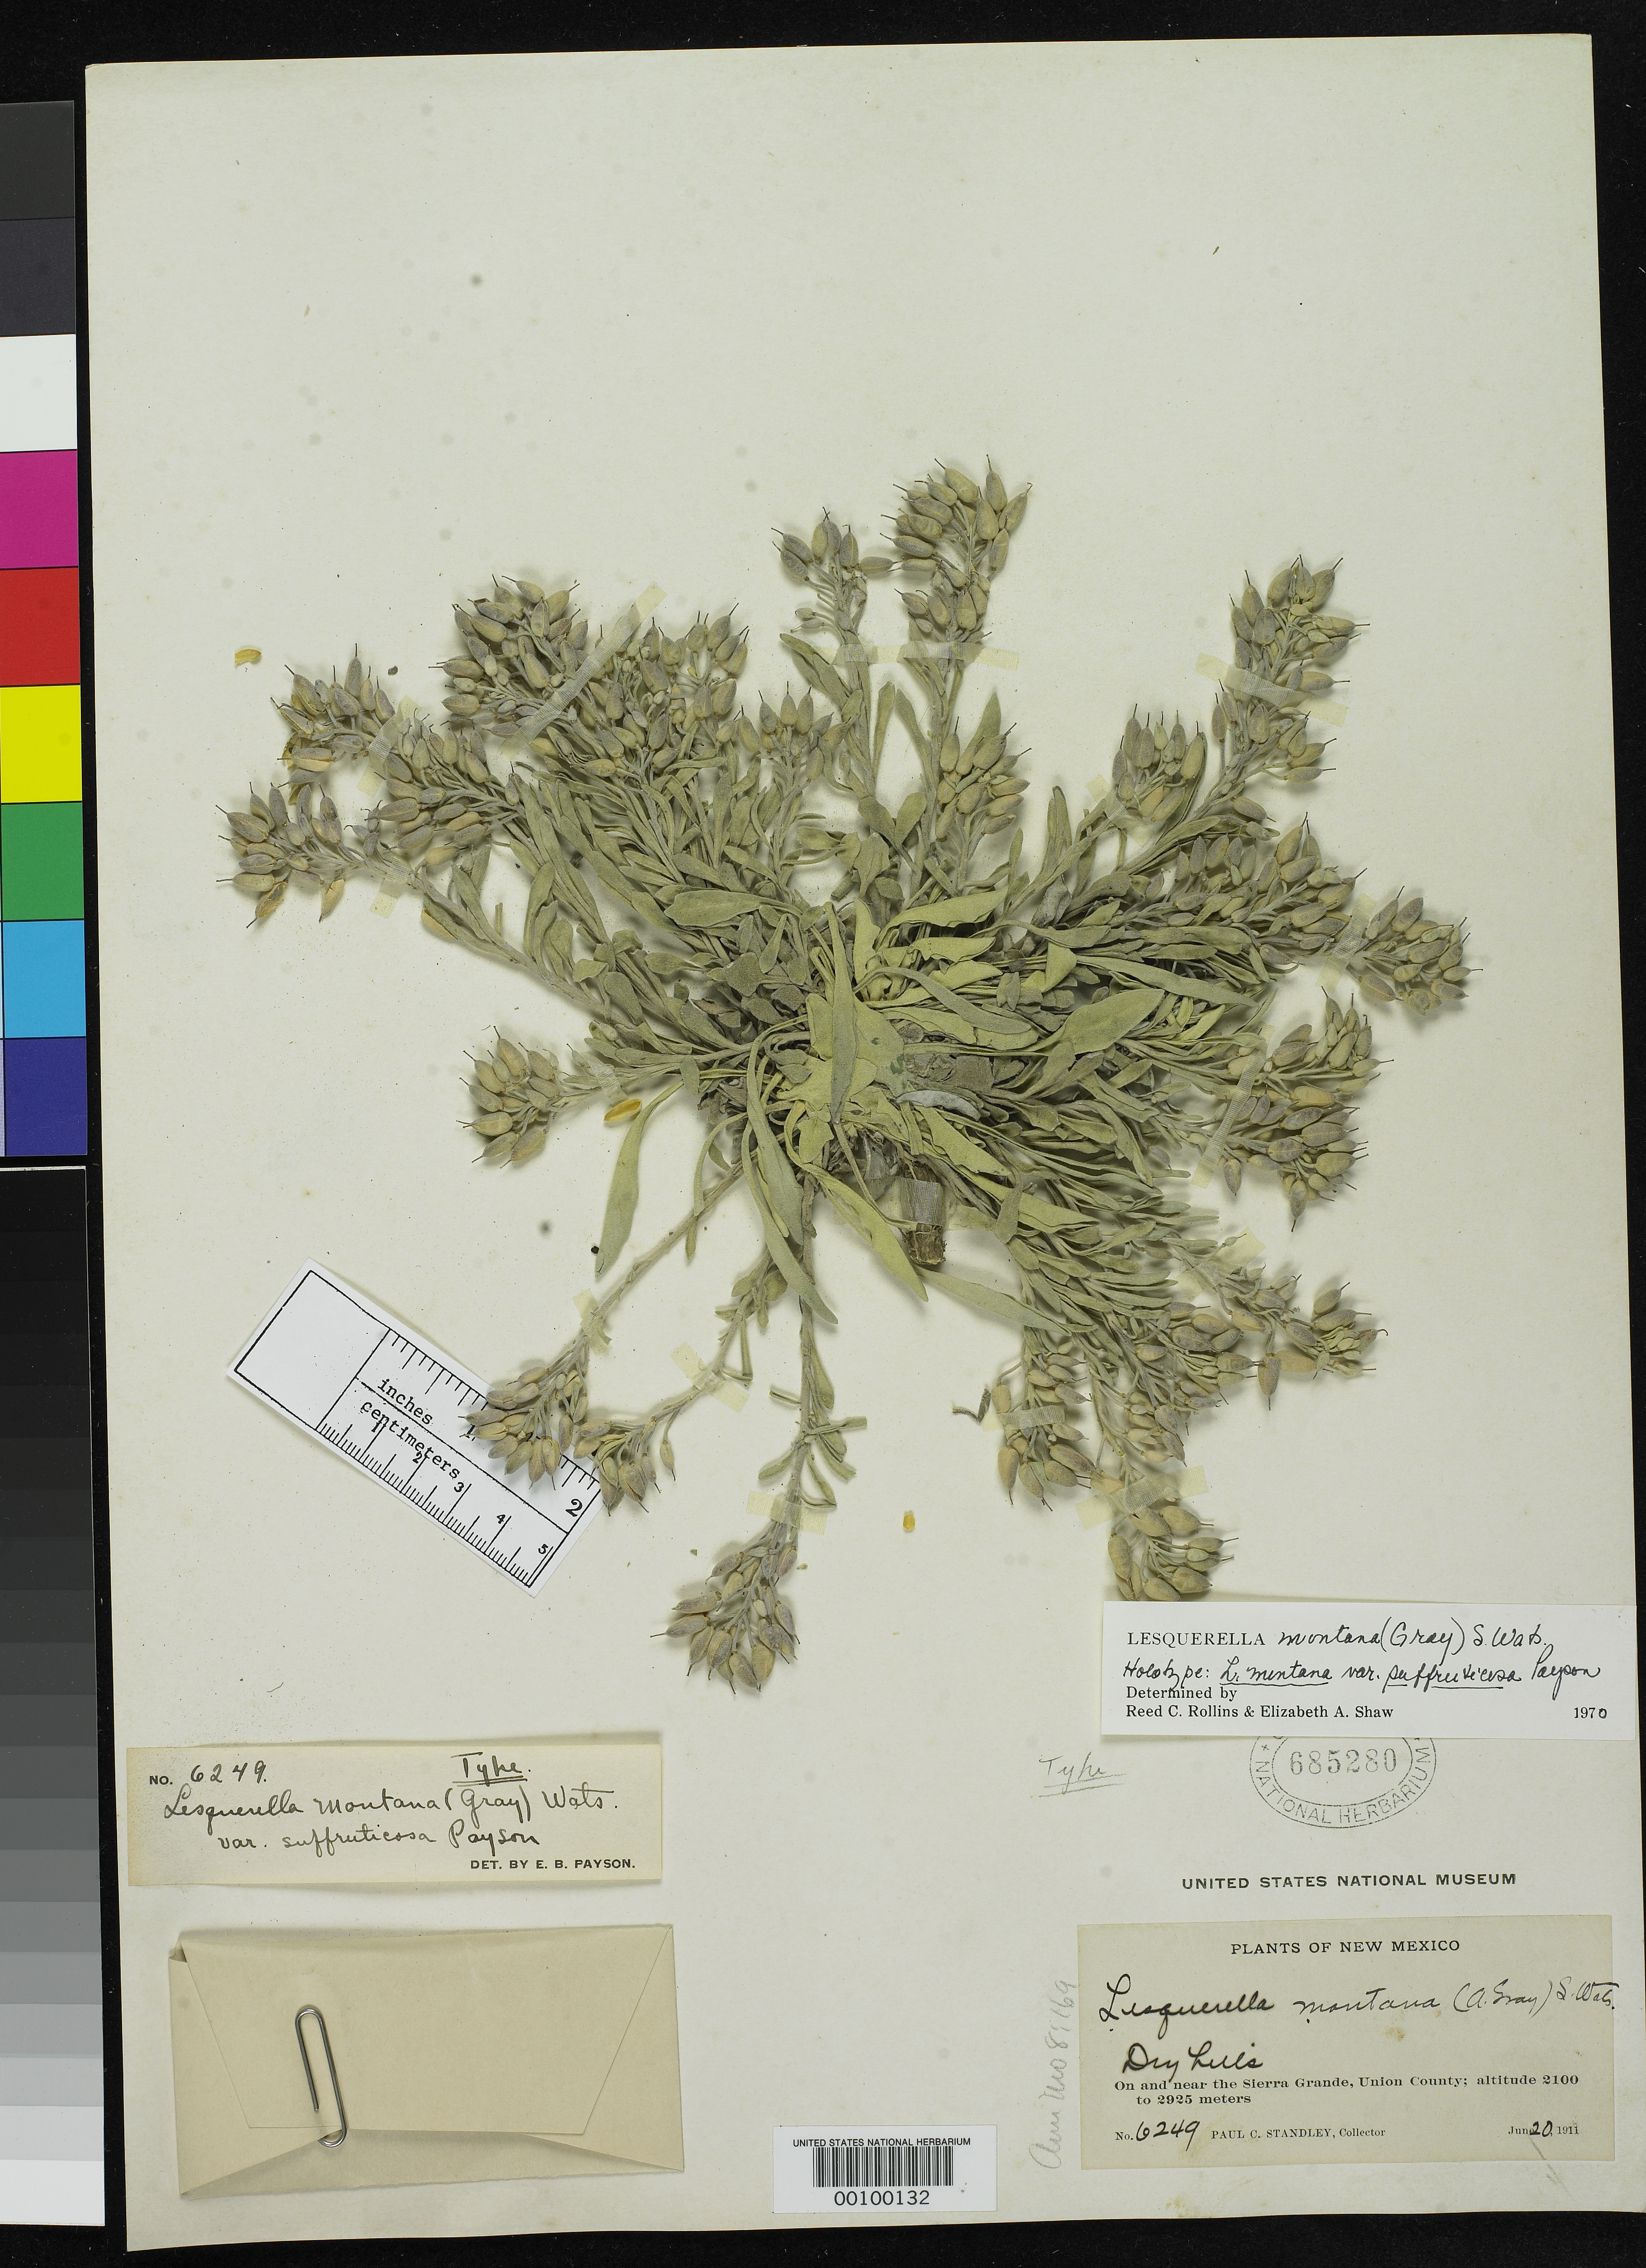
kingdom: Plantae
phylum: Tracheophyta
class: Magnoliopsida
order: Brassicales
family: Brassicaceae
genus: Lesquerella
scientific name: Lesquerella montana var. suffruticosa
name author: Payson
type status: Holotype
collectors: P. C. Standley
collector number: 6249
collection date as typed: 20 Jun 1911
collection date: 1911-06-20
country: United States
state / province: New Mexico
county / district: Union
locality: Sierra Grande.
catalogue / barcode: US 685280